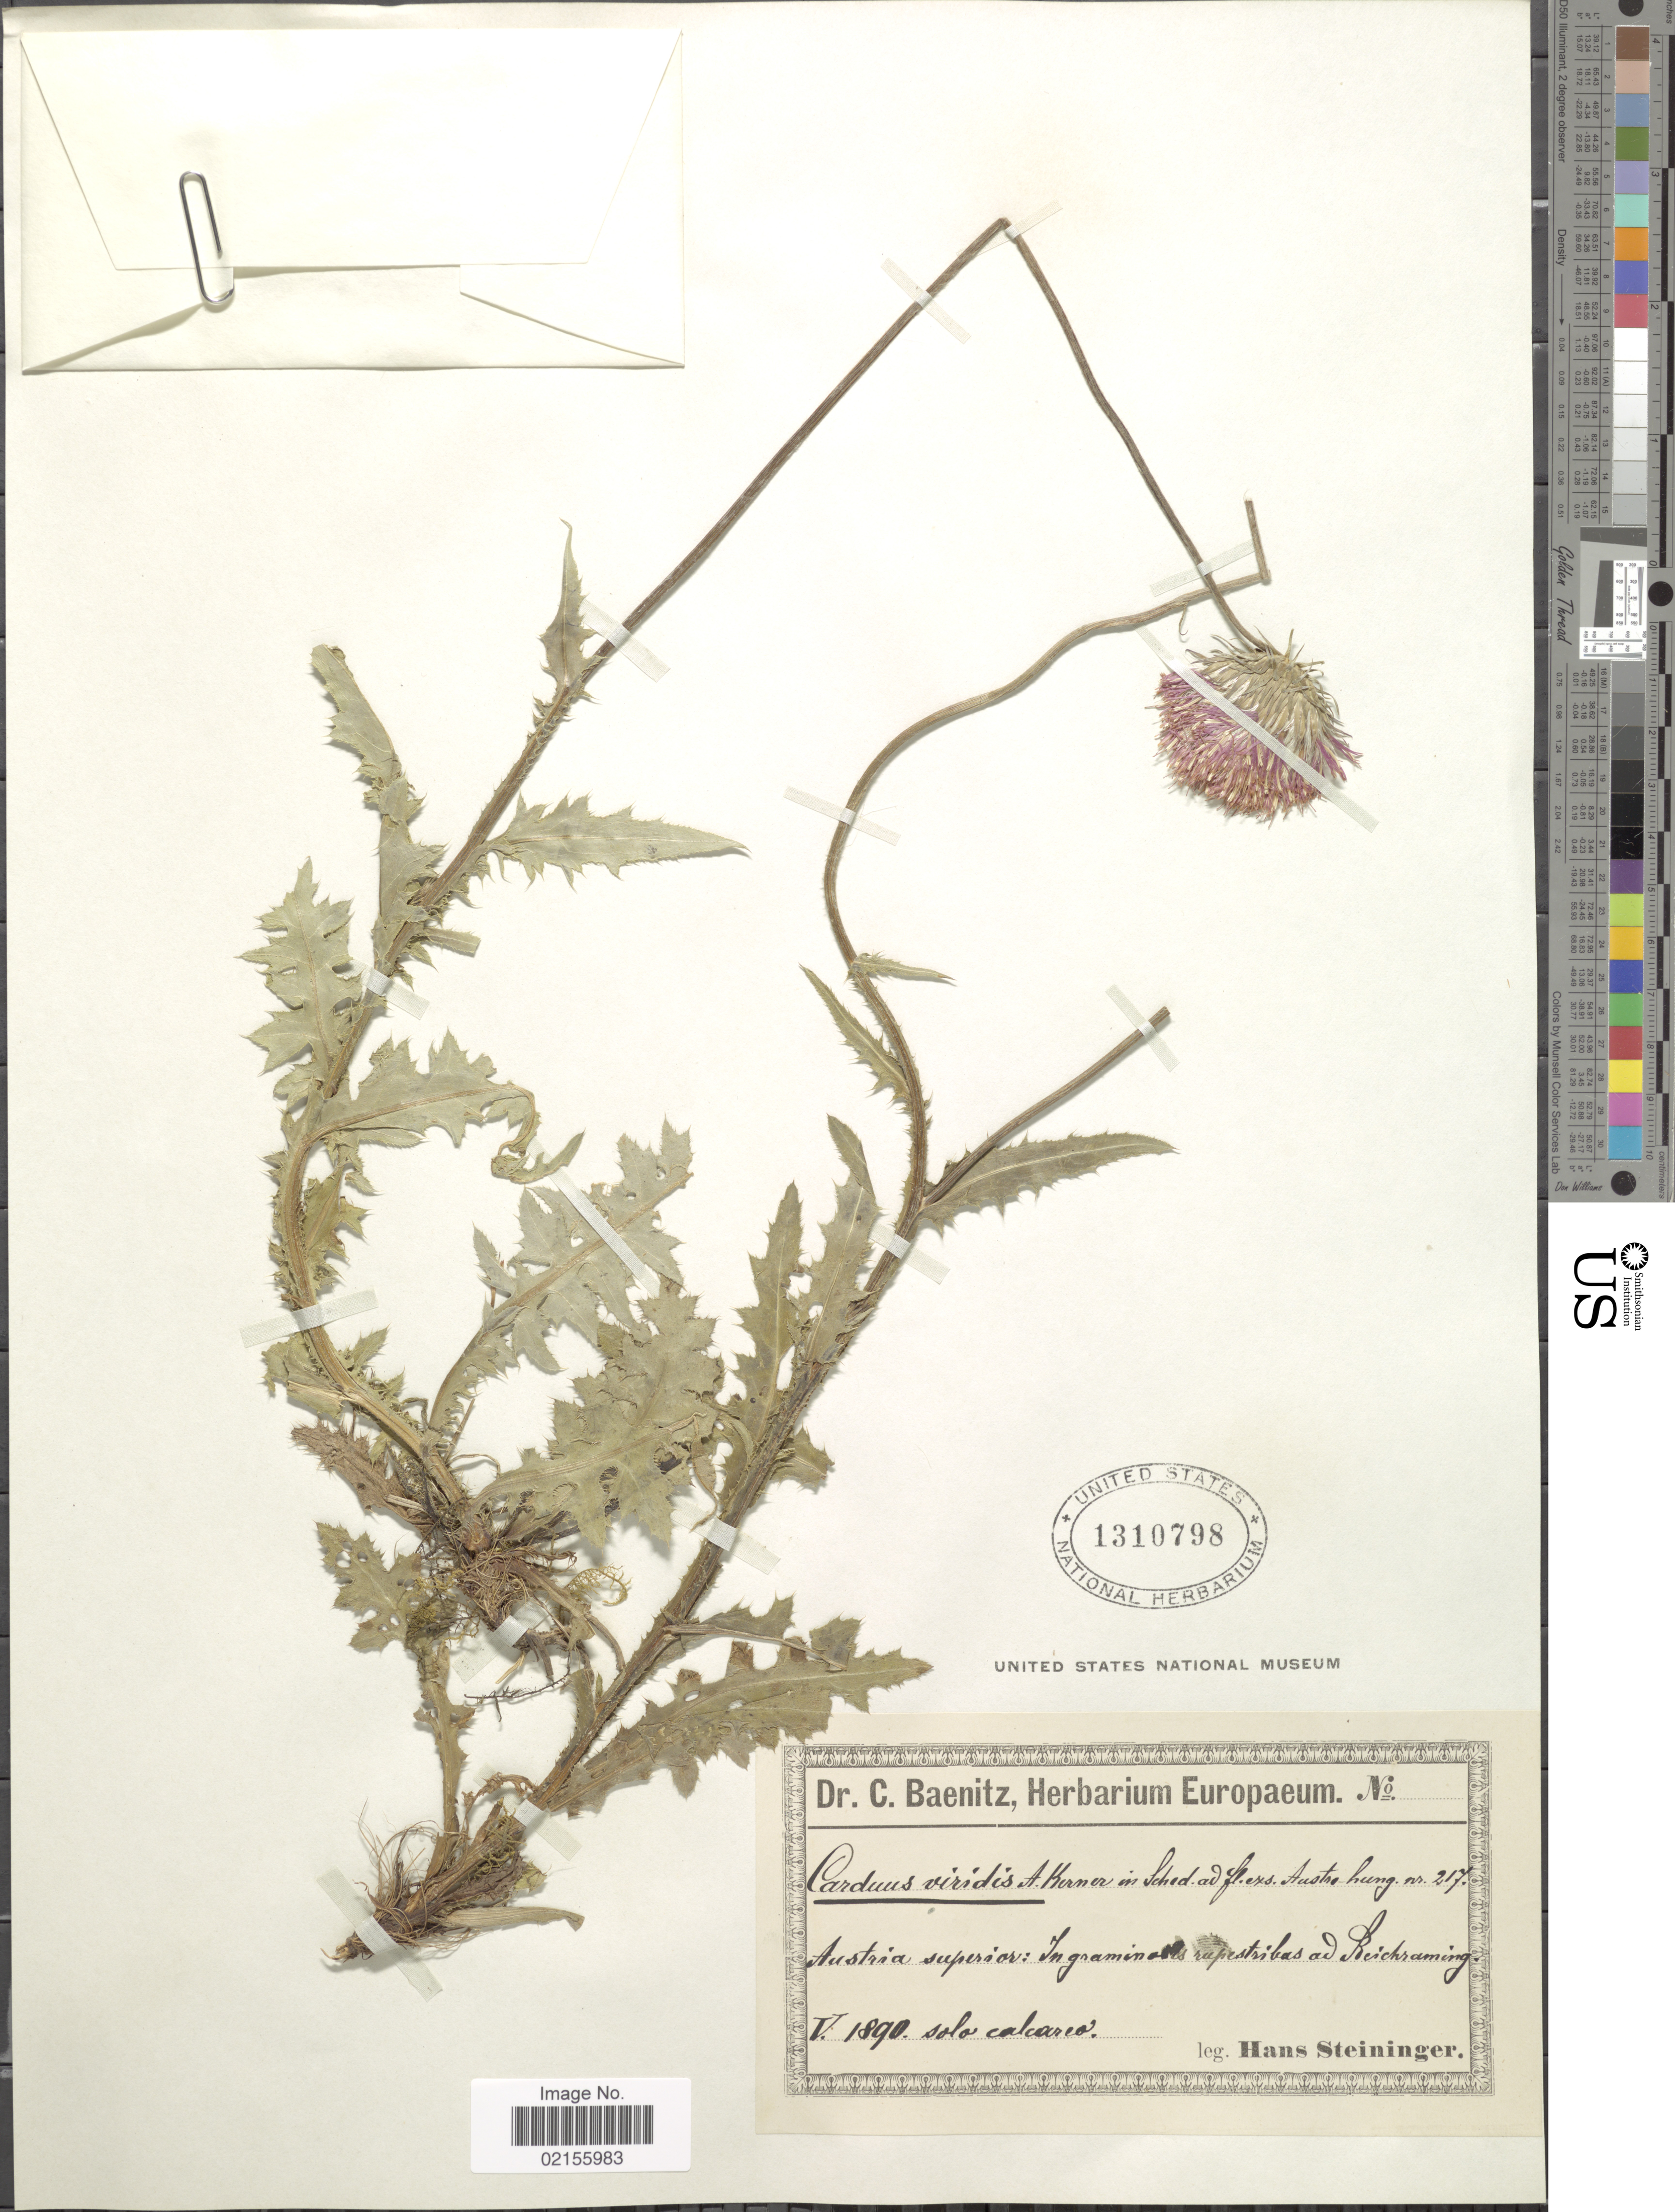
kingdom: Plantae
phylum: Tracheophyta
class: Magnoliopsida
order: Asterales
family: Asteraceae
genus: Carduus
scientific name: Carduus defloratus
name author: L.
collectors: H. Steininger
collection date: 1890-05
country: Austria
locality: Austria superior: In graminosis rupestribus ad Reichraming [interpreted]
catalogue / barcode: US 1310798